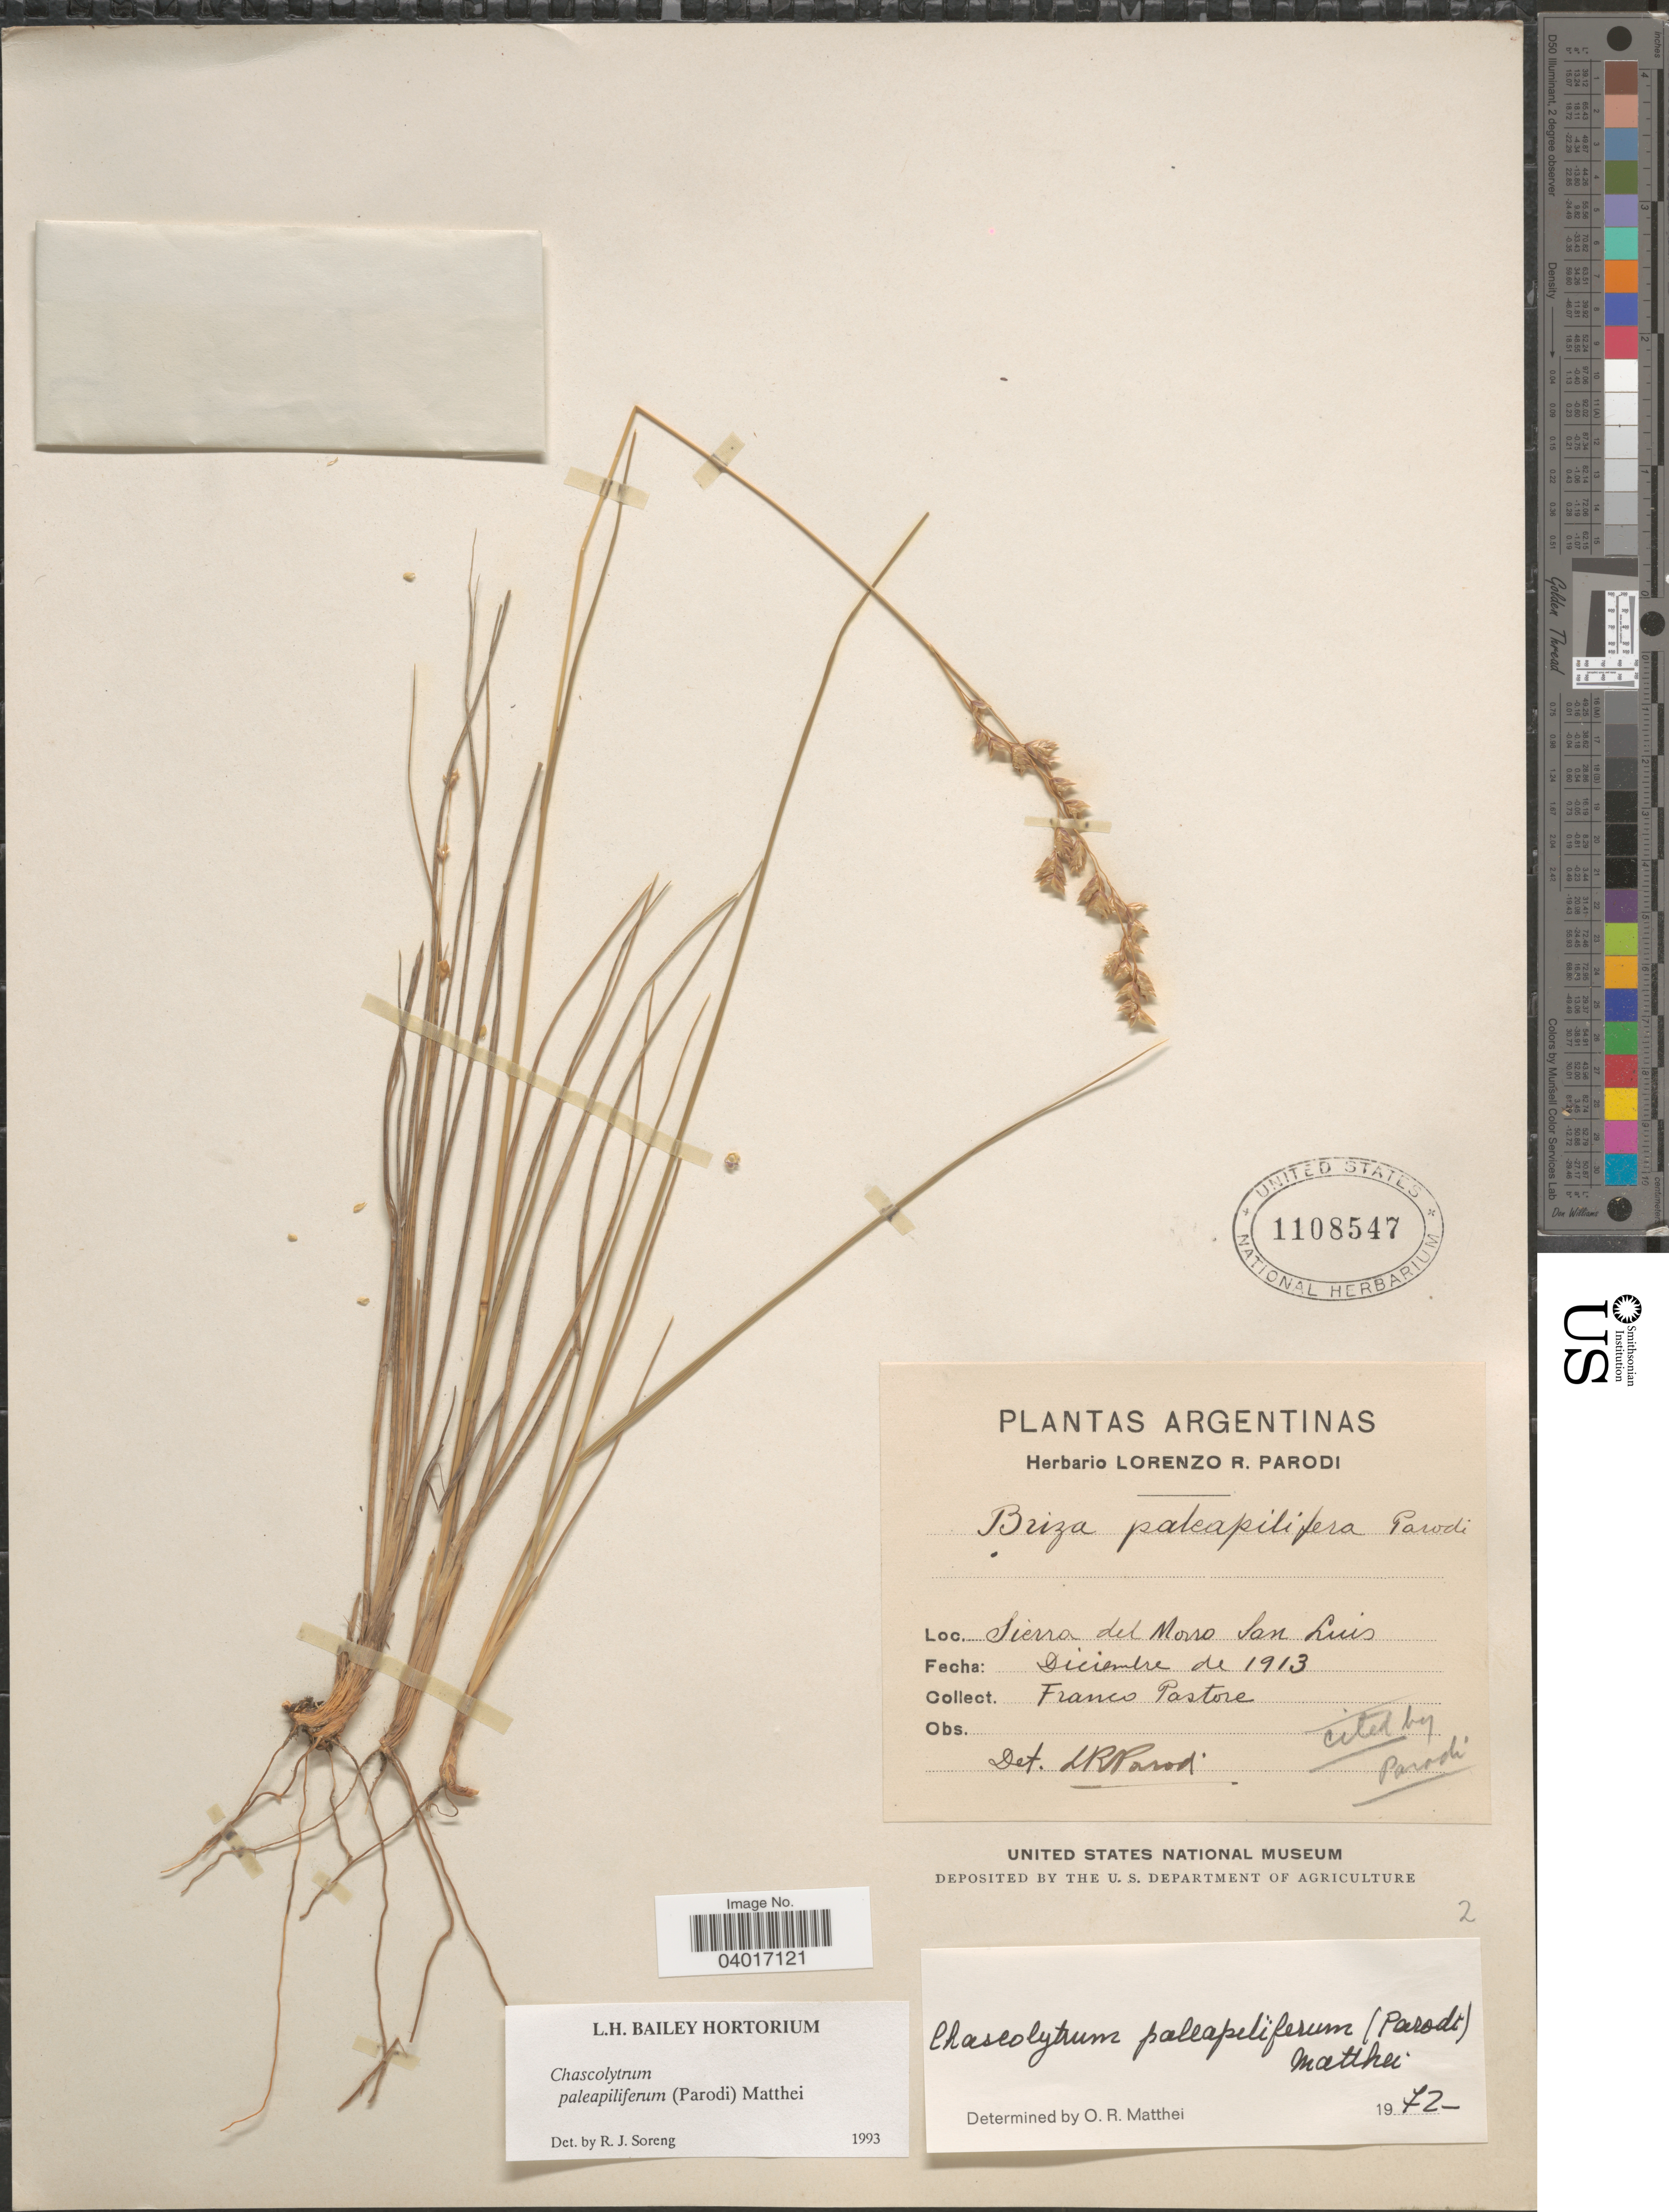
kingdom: Plantae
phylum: Tracheophyta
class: Liliopsida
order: Poales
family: Poaceae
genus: Chascolytrum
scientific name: Chascolytrum paleapiliferum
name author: (Parodi) Matthei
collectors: F. Pastore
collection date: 1913-12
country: Argentina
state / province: San Luis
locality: Sierra del Morro San Luis.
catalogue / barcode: US 1108547